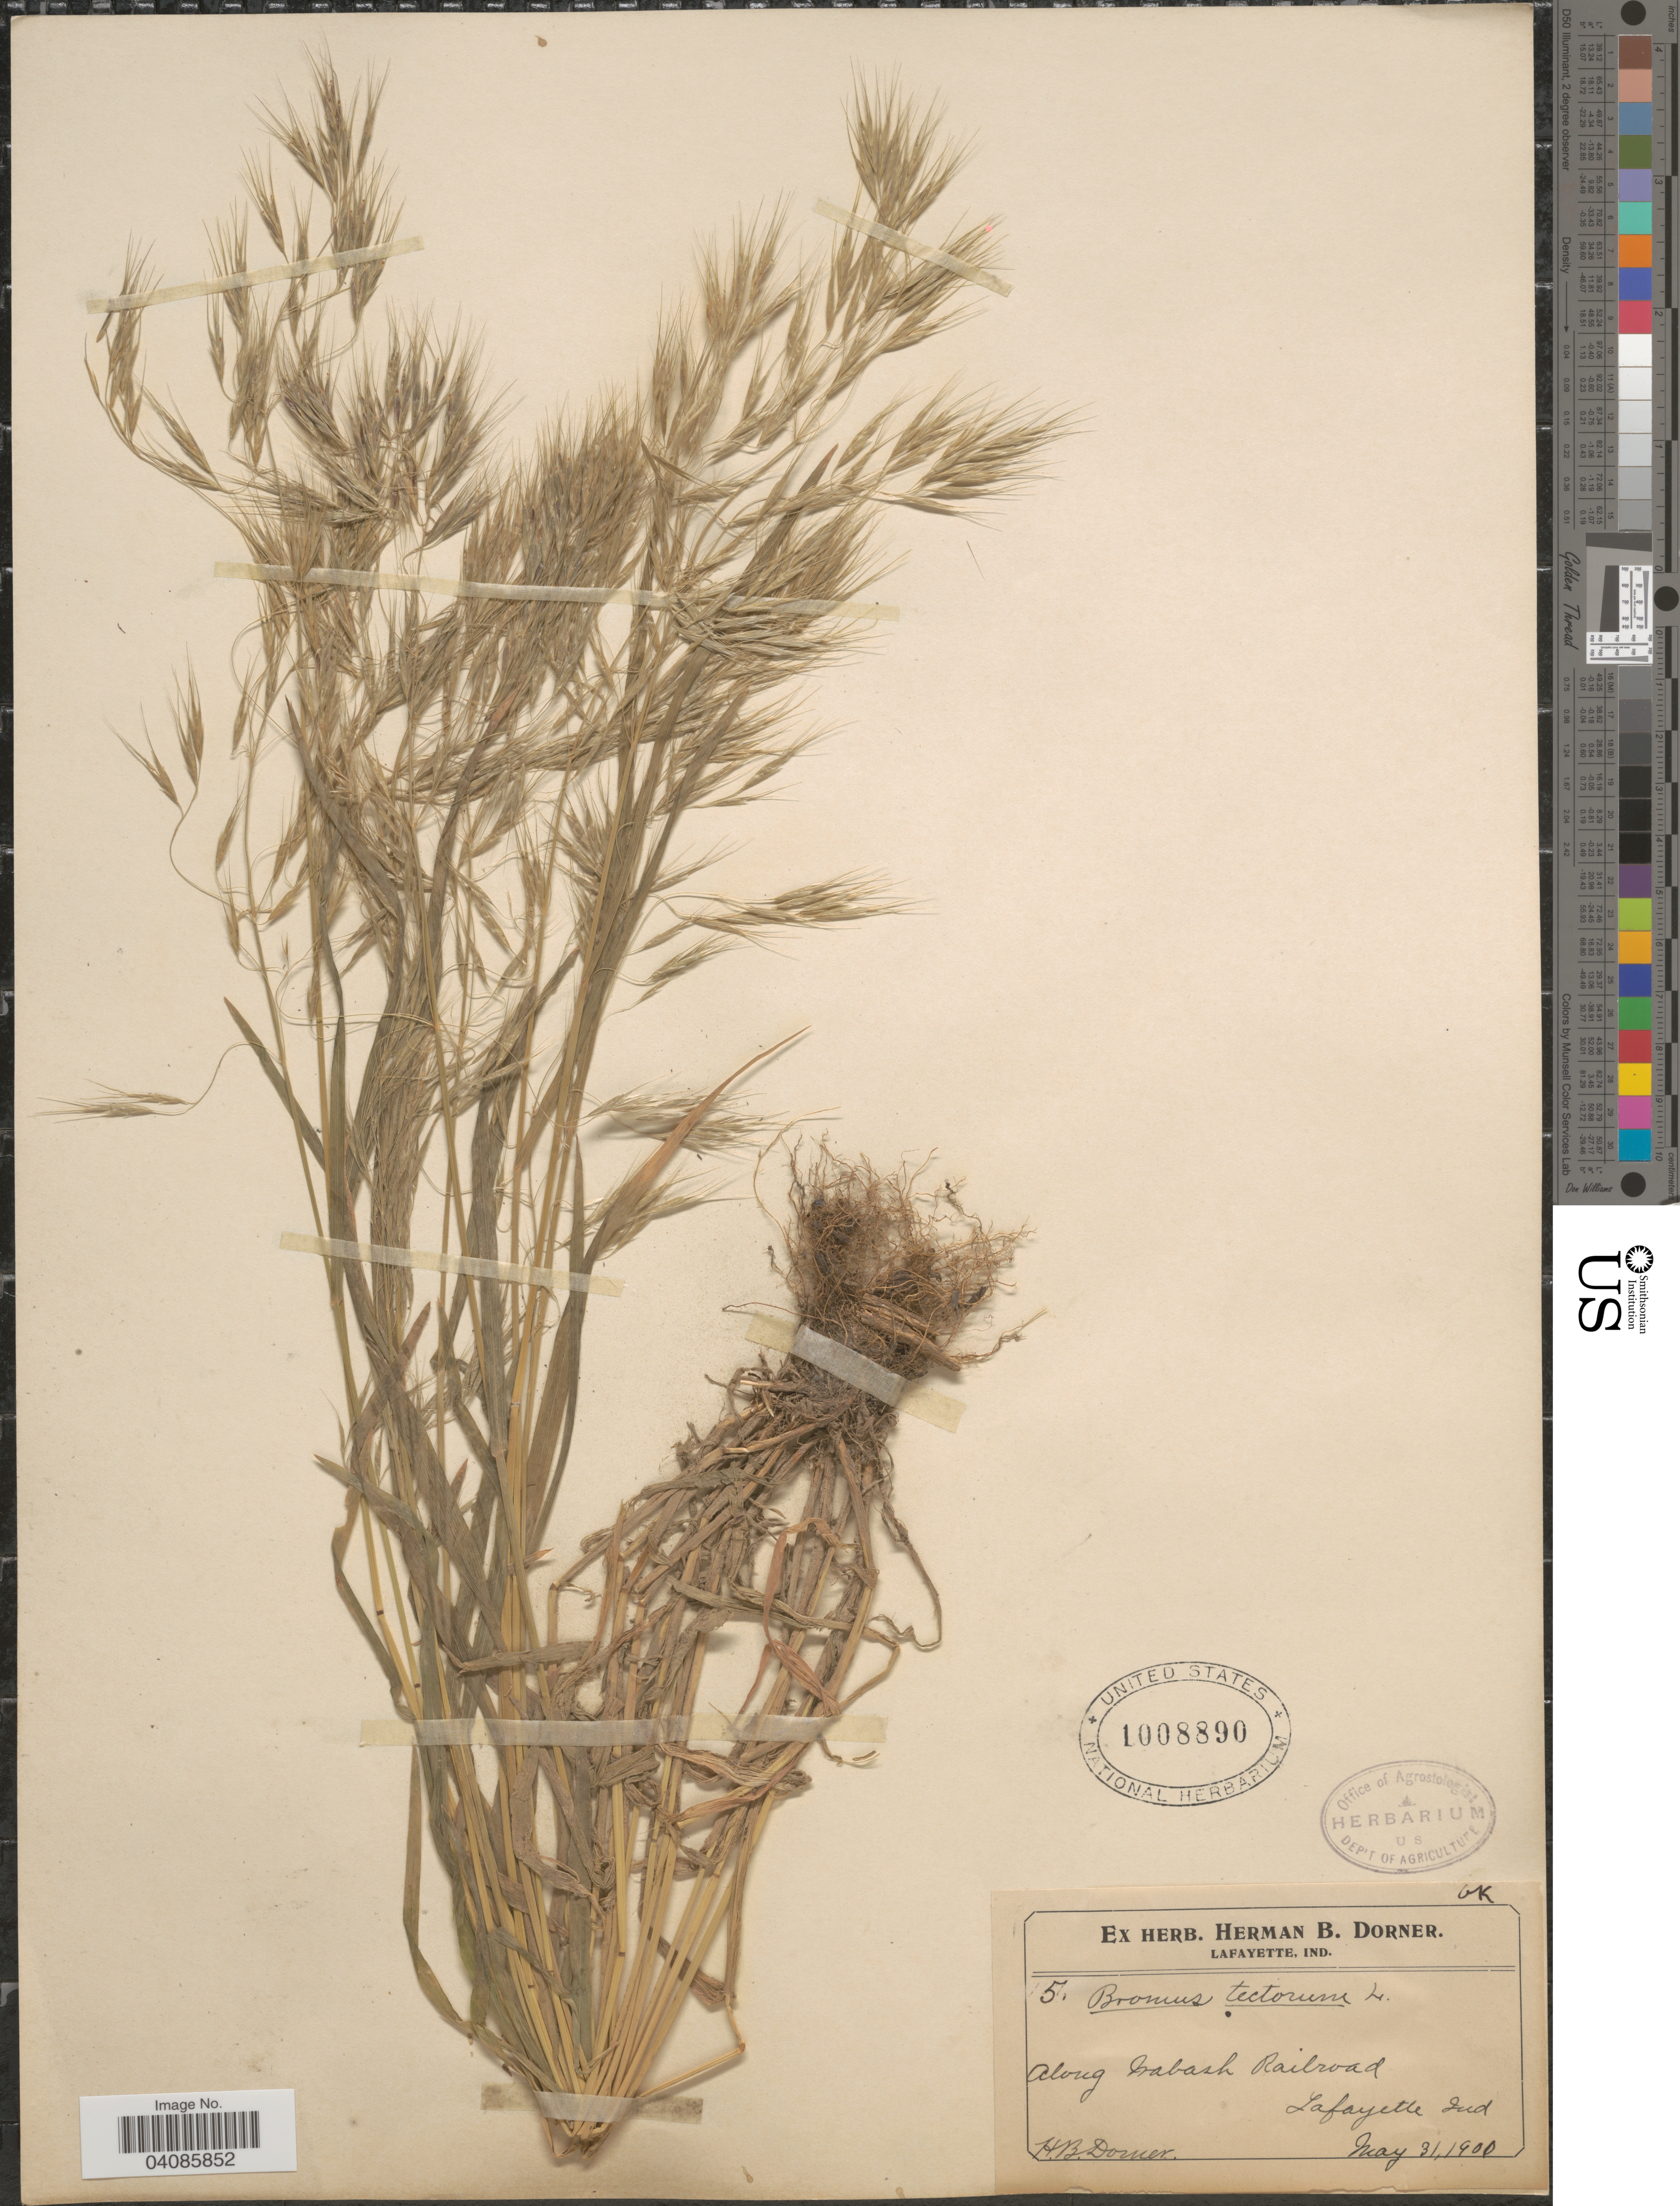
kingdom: Plantae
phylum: Tracheophyta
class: Liliopsida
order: Poales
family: Poaceae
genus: Bromus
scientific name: Bromus tectorum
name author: L.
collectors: H. Dorner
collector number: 5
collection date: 1900-05-31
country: United States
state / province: Indiana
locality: Along Wabash Railroad. Lafayette.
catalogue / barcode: US 1008890